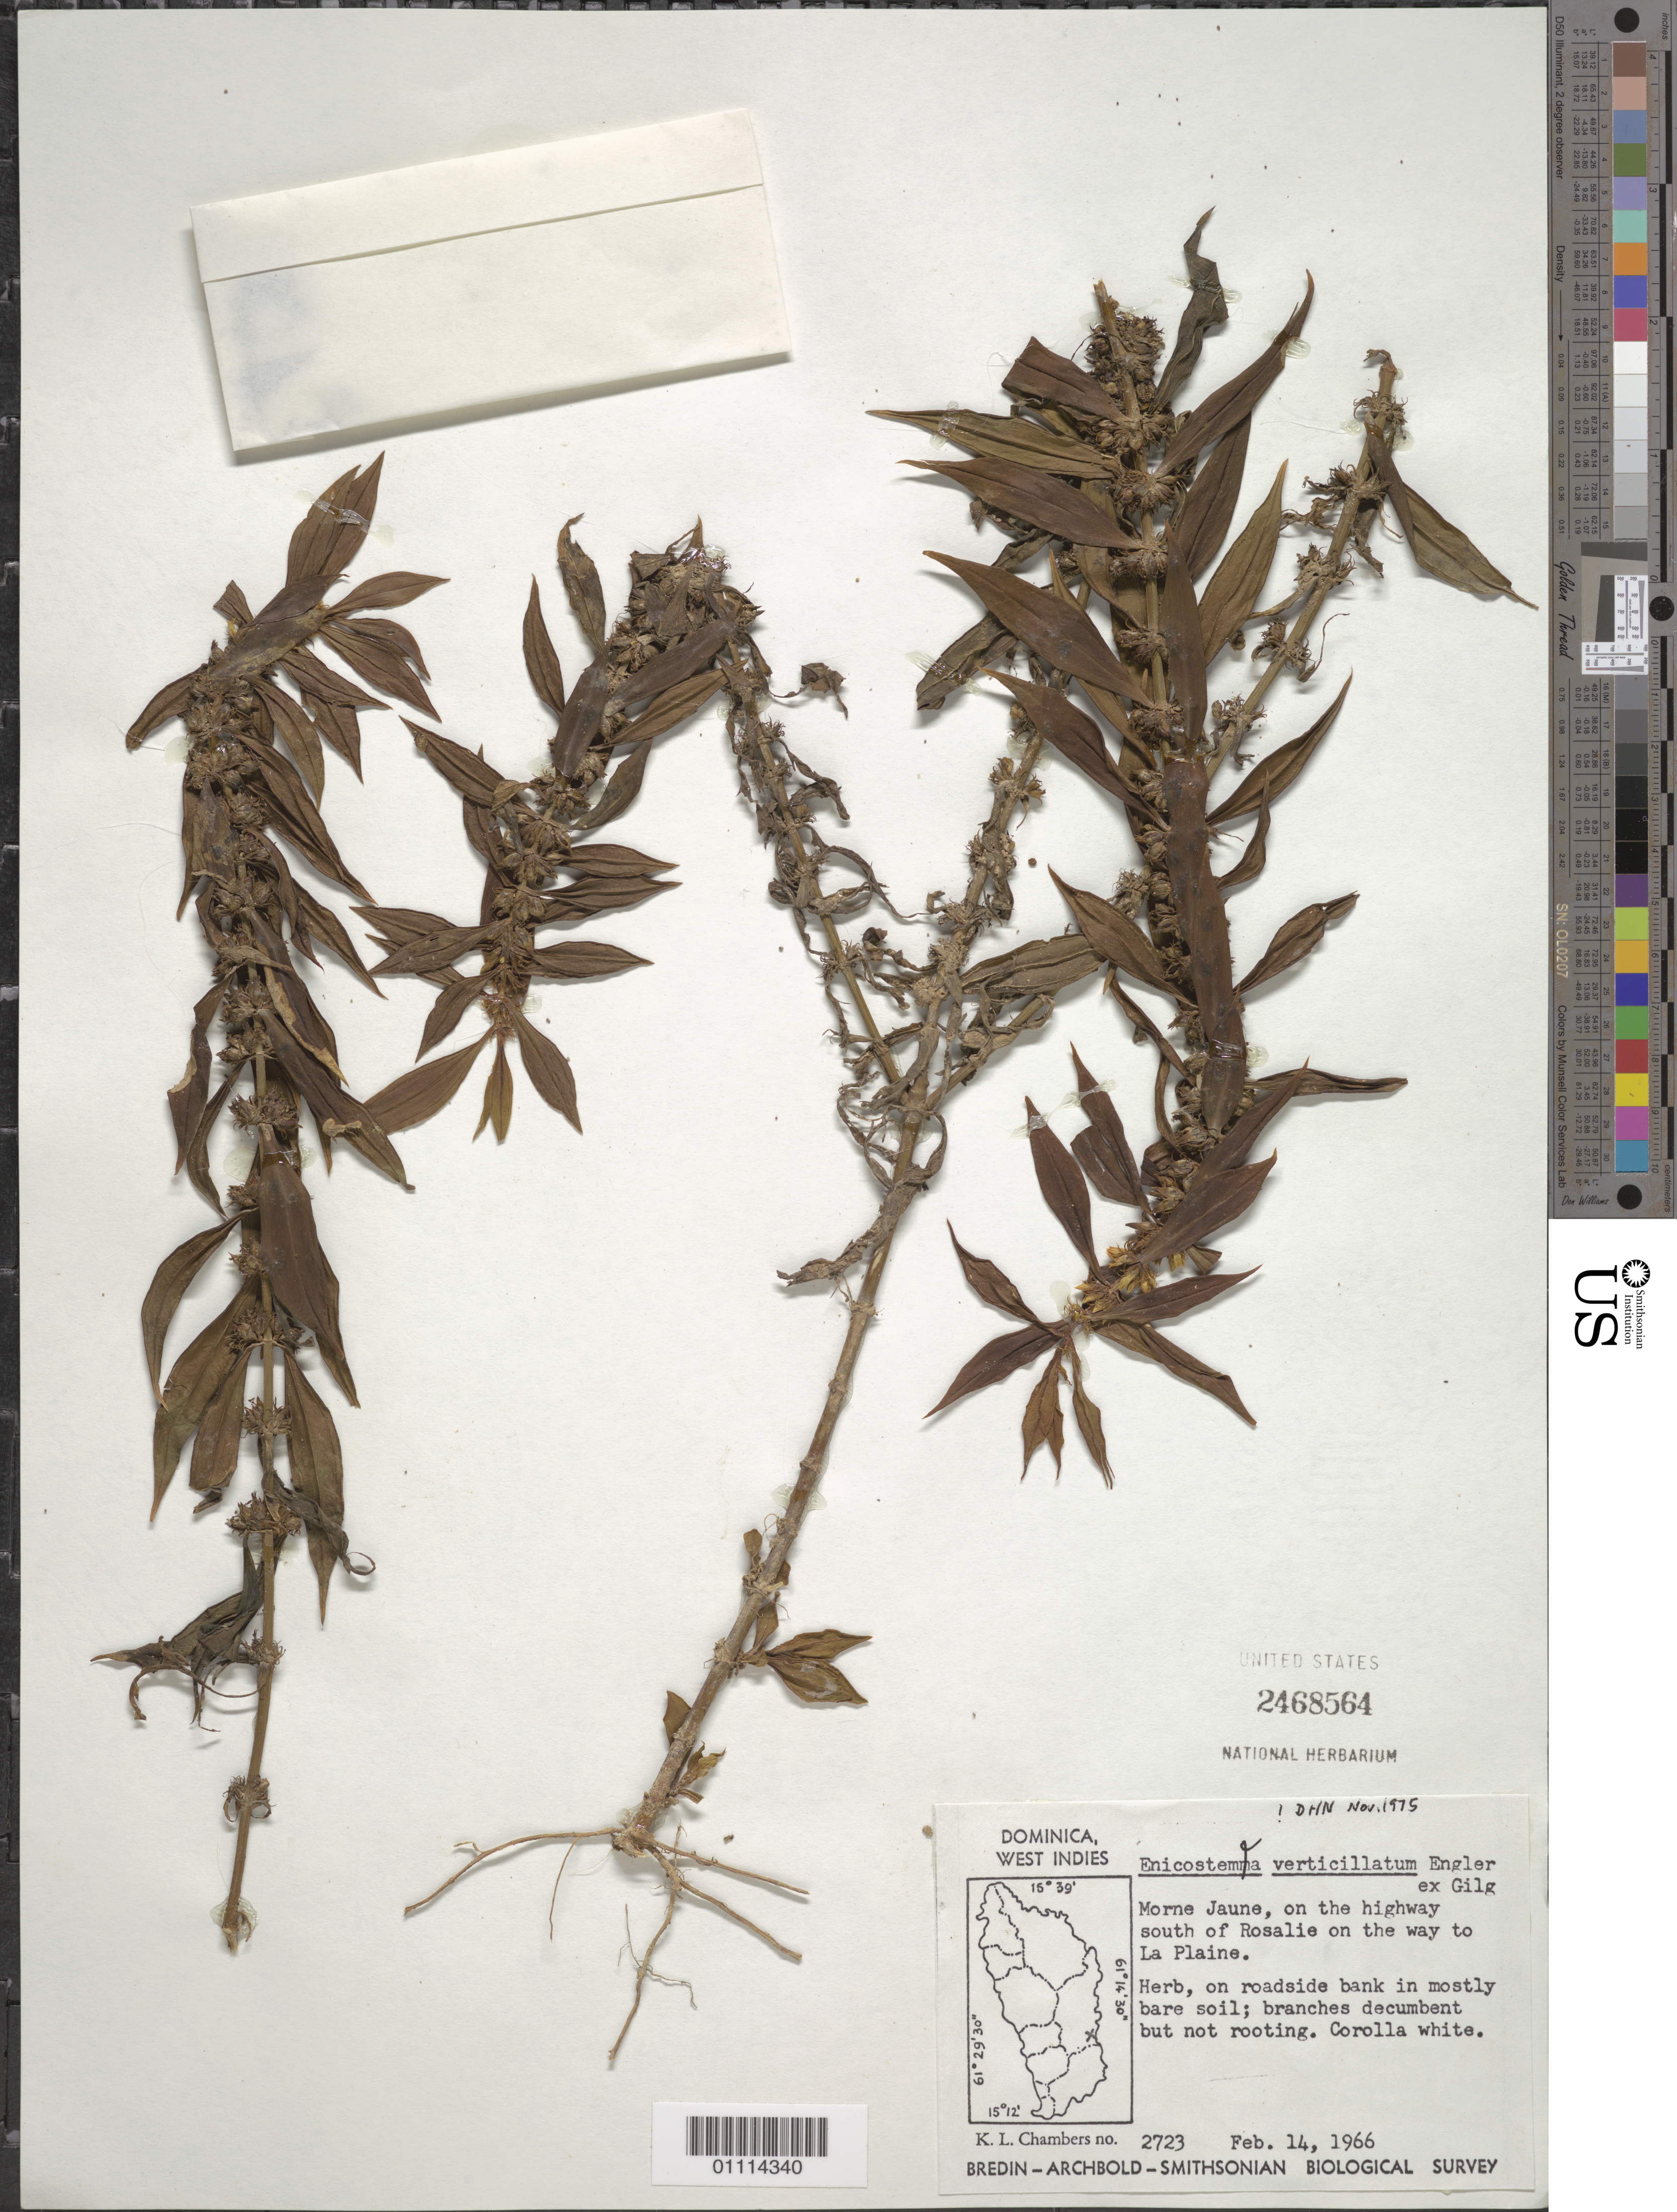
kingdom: Plantae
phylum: Tracheophyta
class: Magnoliopsida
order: Gentianales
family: Gentianaceae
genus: Enicostema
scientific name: Enicostema verticillatum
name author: (L.) Engl.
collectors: K. L. Chambers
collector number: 2723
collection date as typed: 14 Feb 1966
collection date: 1966-02-14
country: Dominica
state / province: St. David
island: Dominica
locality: Morne Jaune, on the highway S of Rosalie on the way to La Plaine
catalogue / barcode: US 2468564